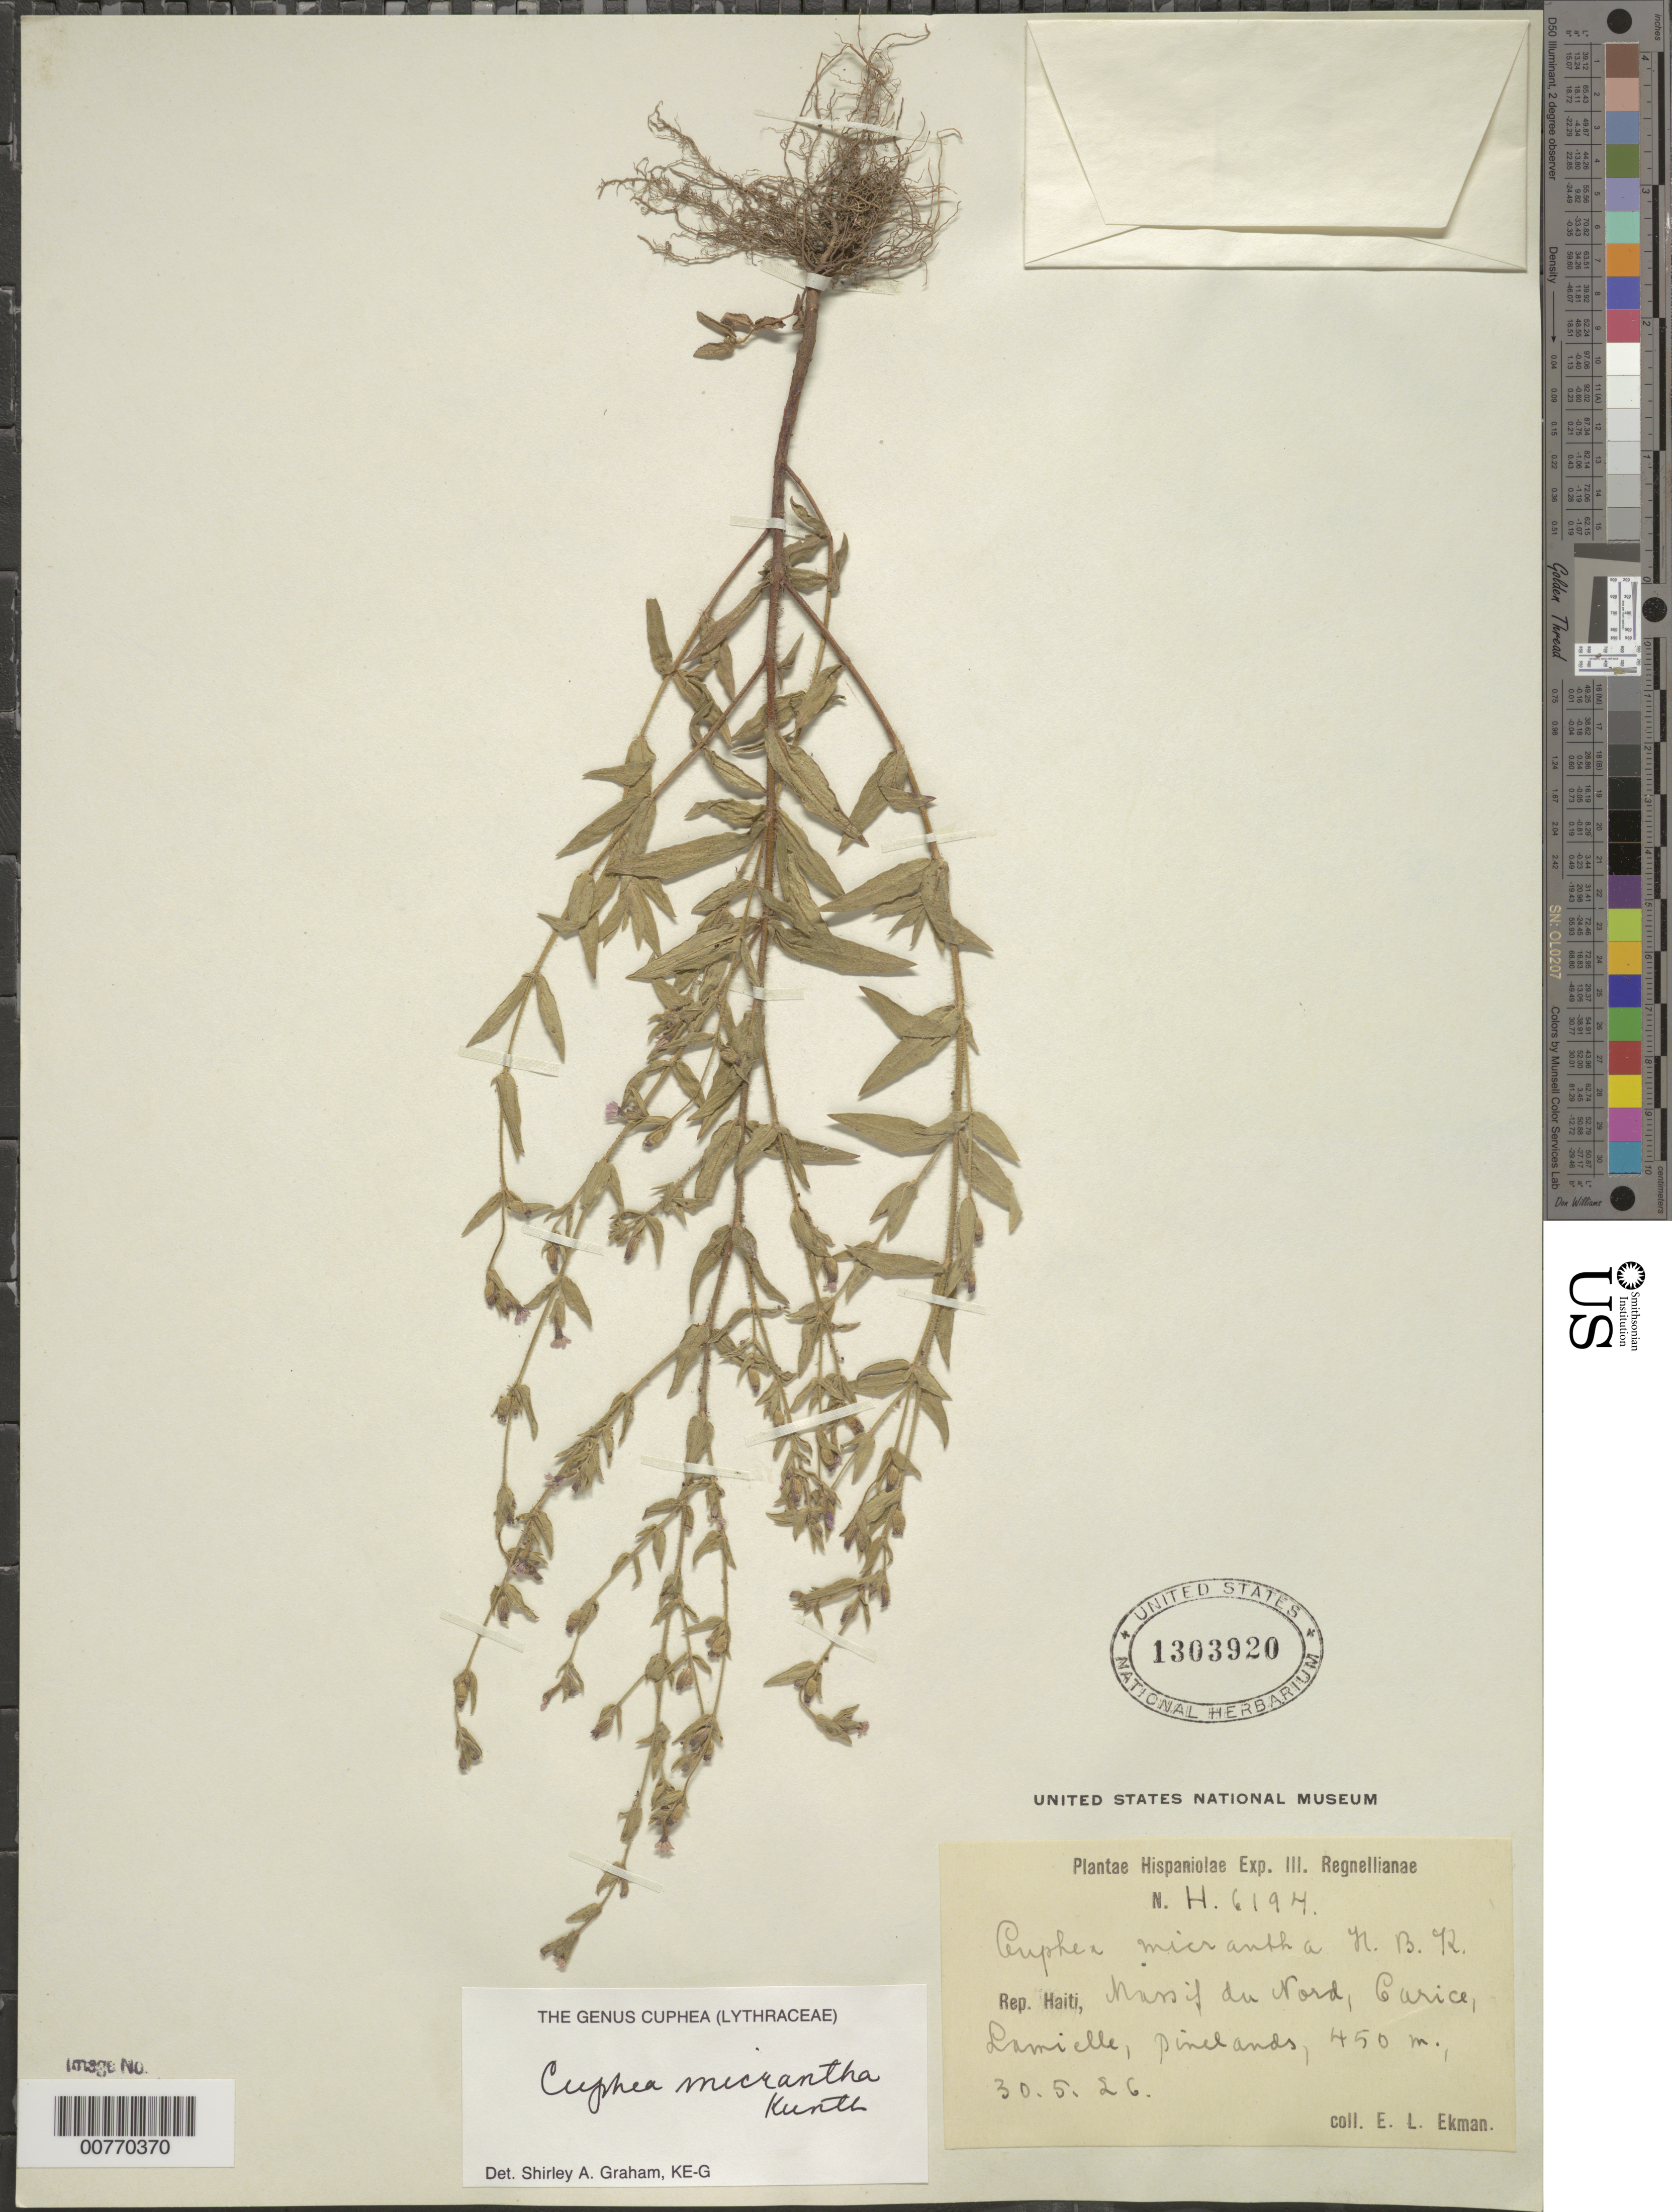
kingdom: Plantae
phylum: Tracheophyta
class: Magnoliopsida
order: Myrtales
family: Lythraceae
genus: Cuphea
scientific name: Cuphea micrantha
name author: Kunth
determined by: Graham, Shirley Ann Tousch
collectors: E. L. Ekman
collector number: H 6194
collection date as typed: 30 May 1926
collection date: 1926-05-30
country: Haiti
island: Hispaniola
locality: Massif du Nord, Curice, Lamielle.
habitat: Pinelands.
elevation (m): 450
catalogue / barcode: US 1303920